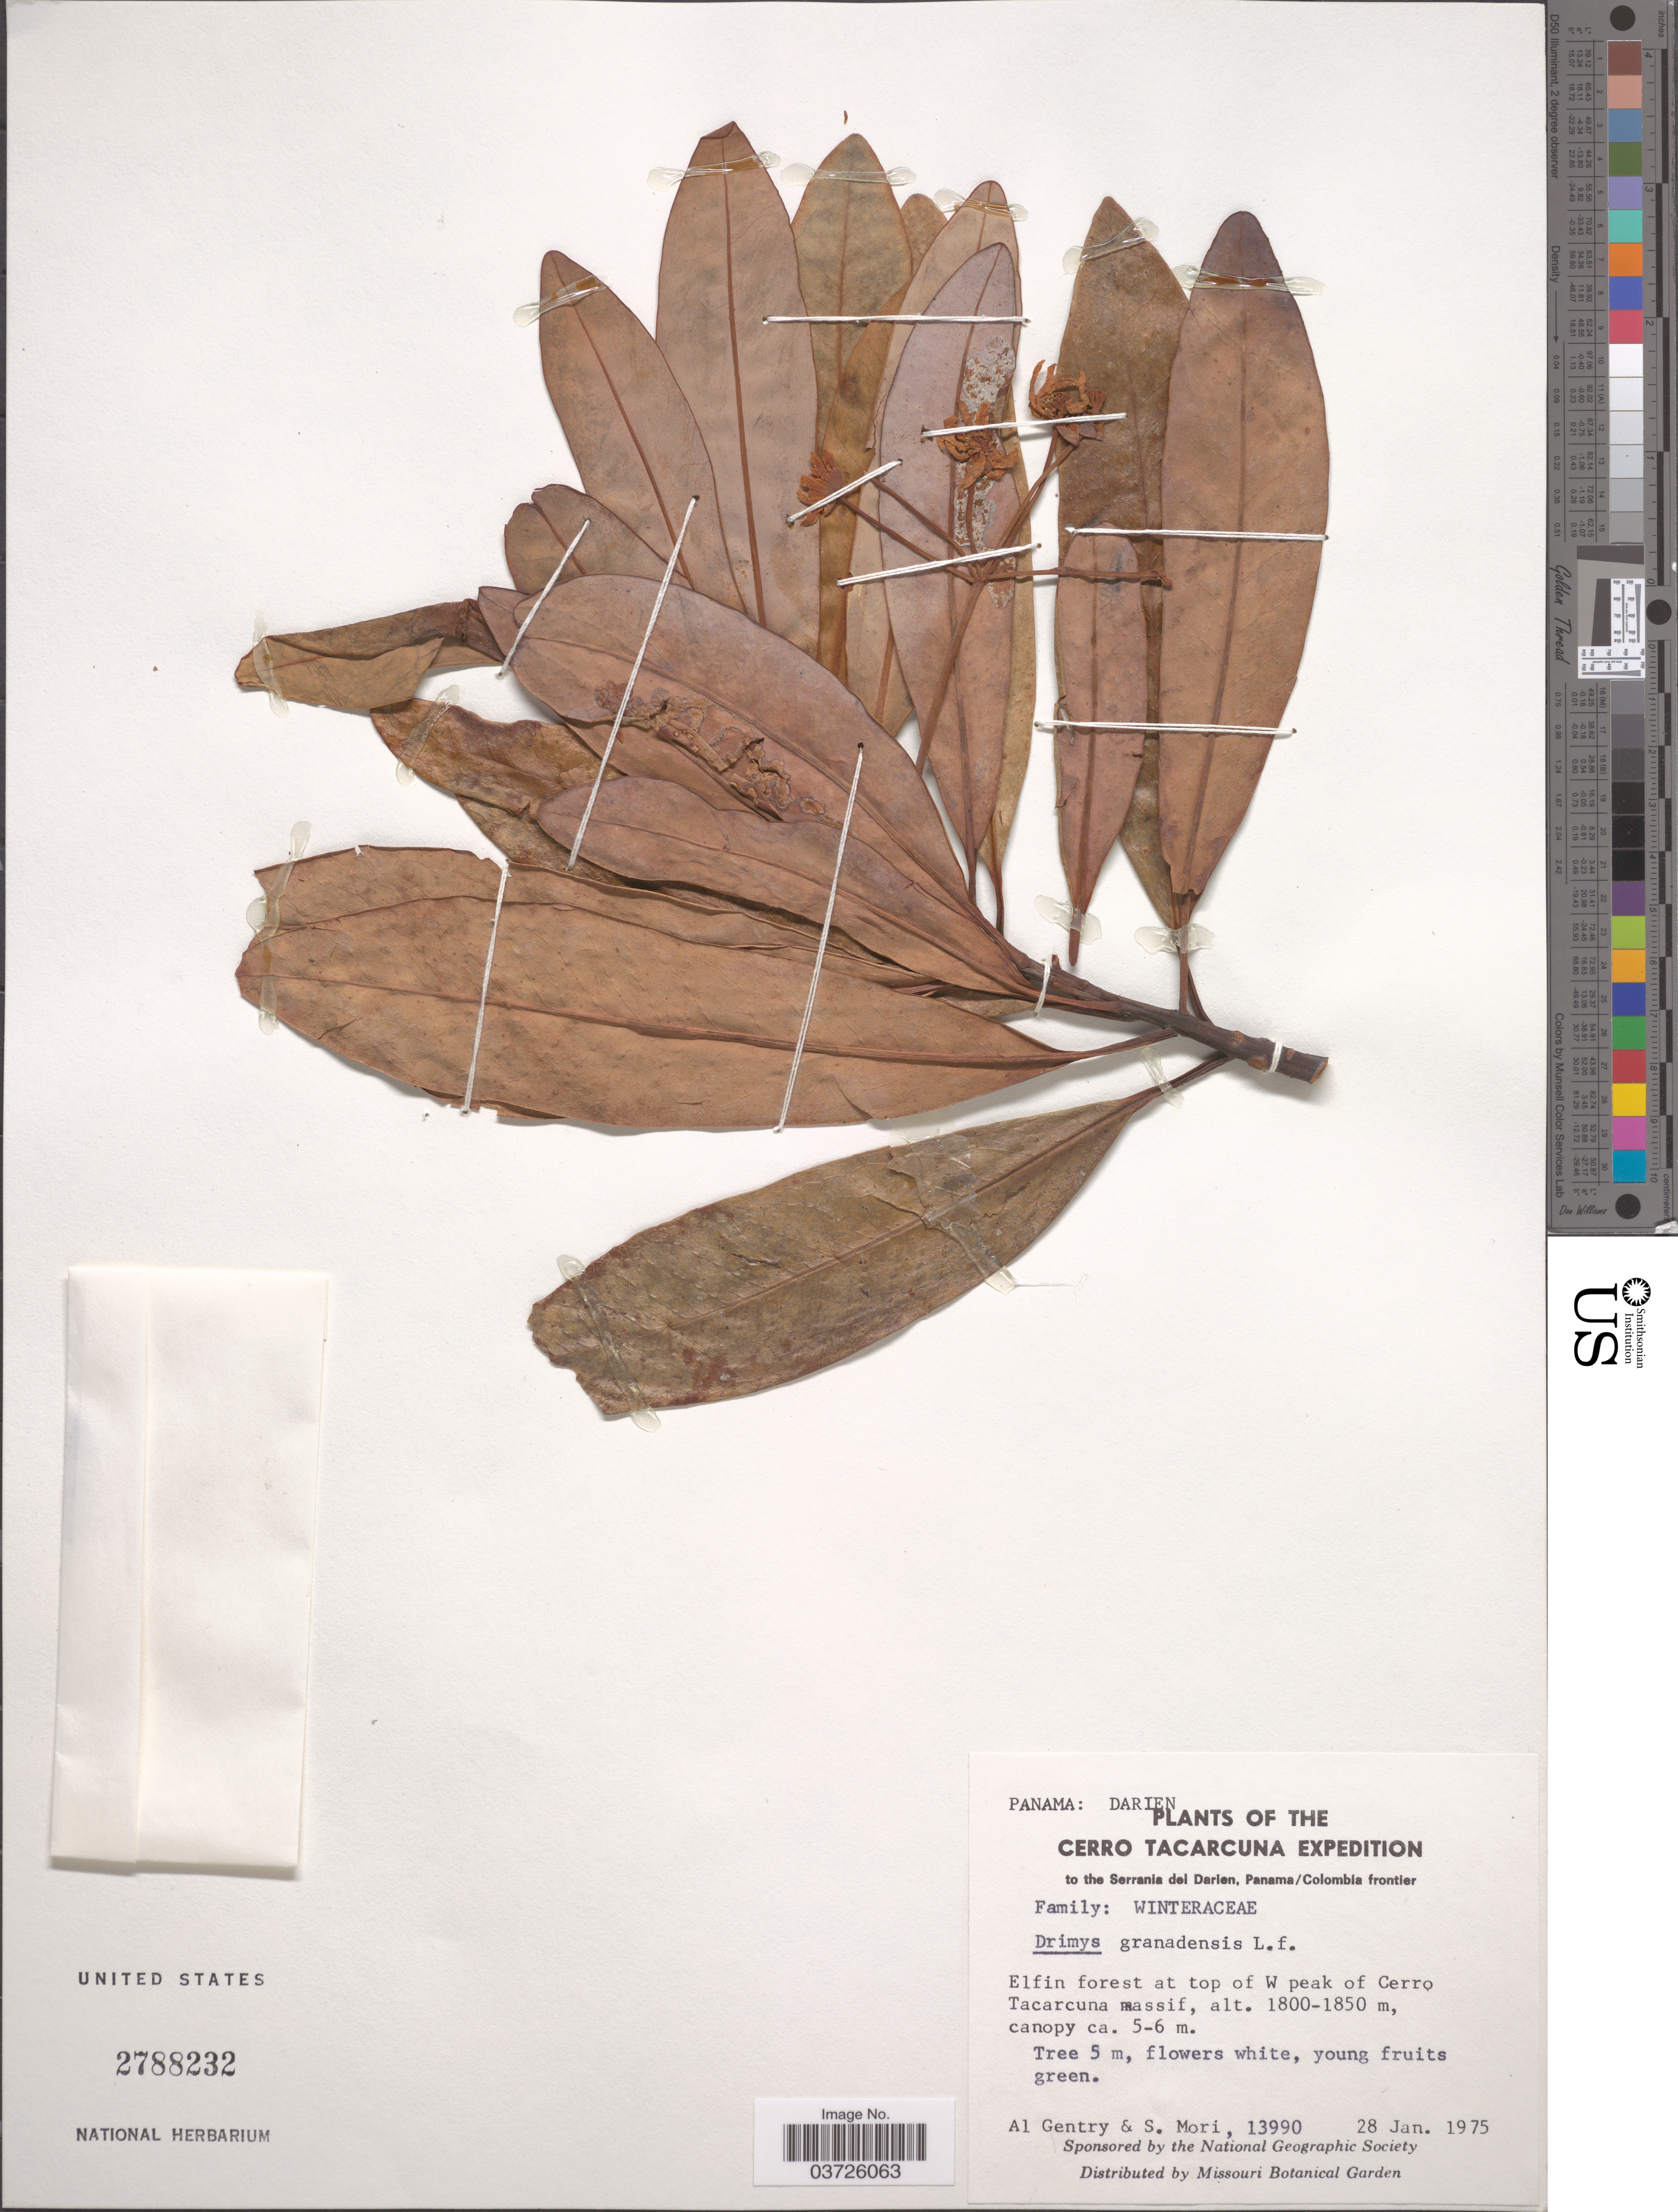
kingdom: Plantae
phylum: Tracheophyta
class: Magnoliopsida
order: Canellales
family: Winteraceae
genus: Drimys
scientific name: Drimys granadensis var. chiriquiensis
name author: A.C. Sm.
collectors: A. H. Gentry & S. Mori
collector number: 13990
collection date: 1975-01-28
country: Panama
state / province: Darien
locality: Cerro Tacarcuna. Serrania del Darien, Panama/ Colombia frontier. Elfin forest at top of W peak of Cerro Tacarcuna massif.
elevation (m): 1800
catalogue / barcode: US 2788232